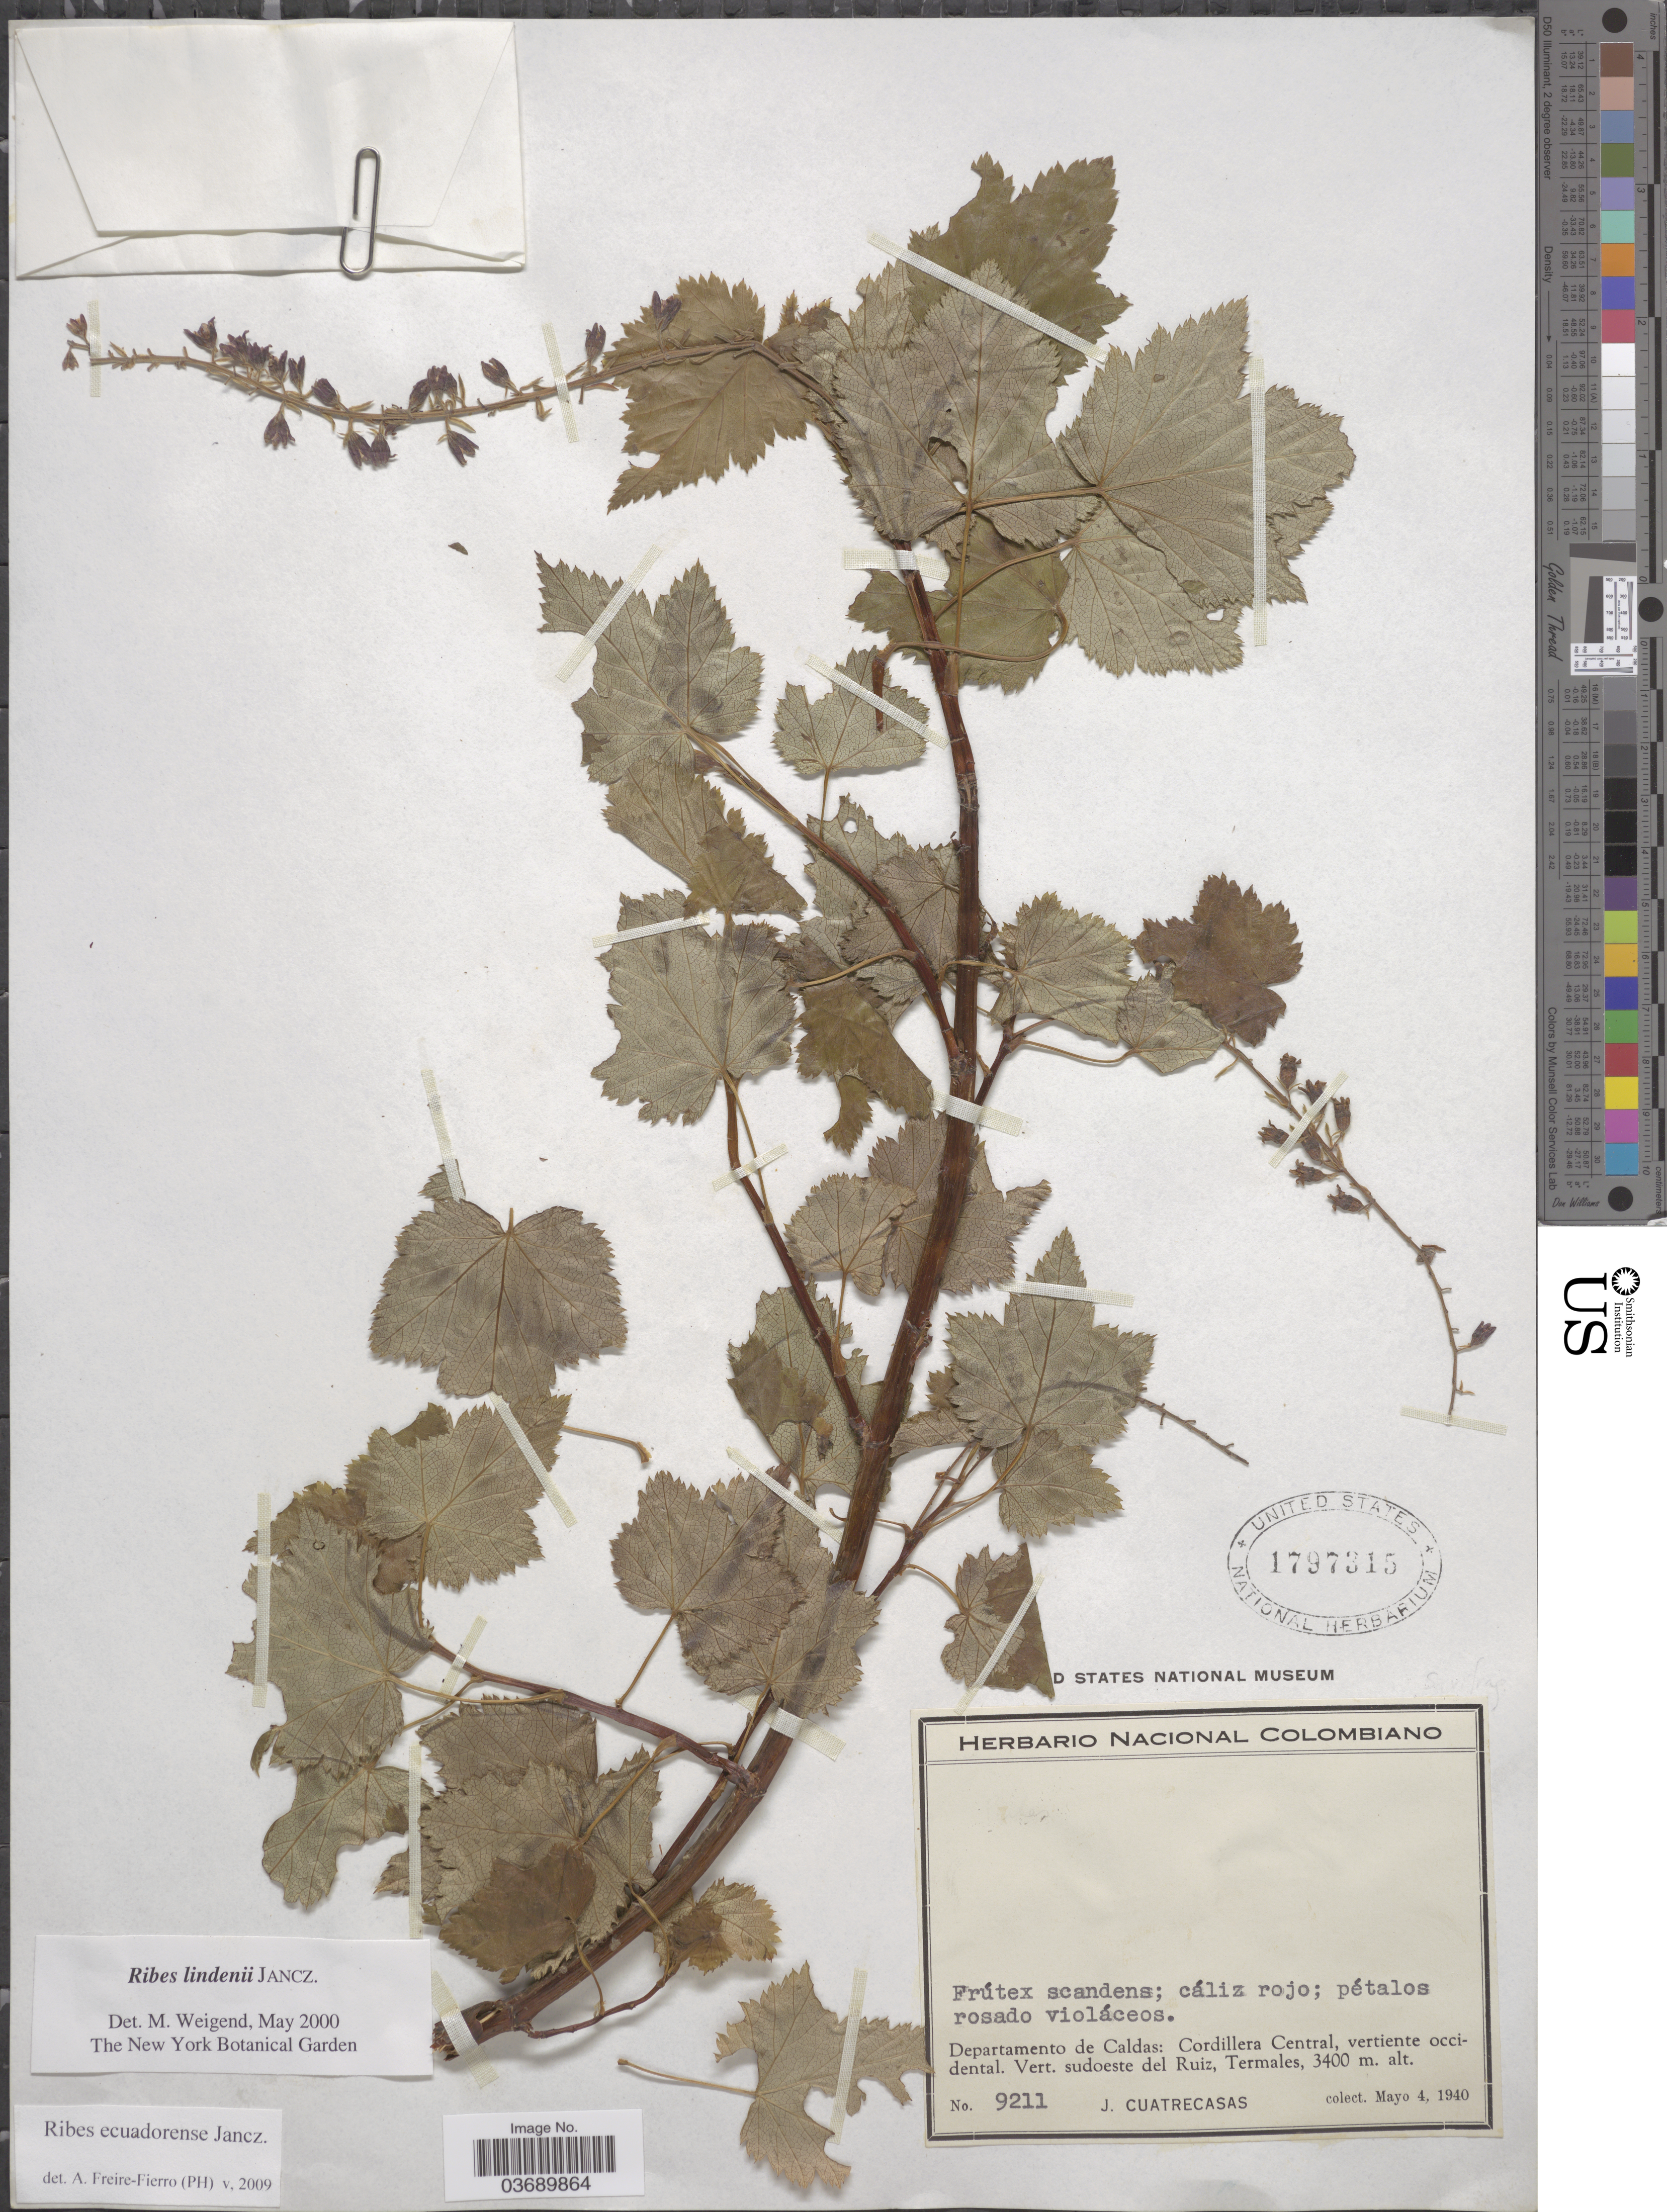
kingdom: Plantae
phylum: Tracheophyta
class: Magnoliopsida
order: Saxifragales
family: Grossulariaceae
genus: Ribes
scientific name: Ribes ecuadorense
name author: Jancz.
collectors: J. Cuatrecasas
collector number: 9211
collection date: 1940-05-04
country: Colombia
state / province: Caldas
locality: Departamento de Caldas: Cordillera Central, vertiente occidental. Vert. sudoeste del Ruiz, Termales.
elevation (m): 3400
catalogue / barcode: US 1797315